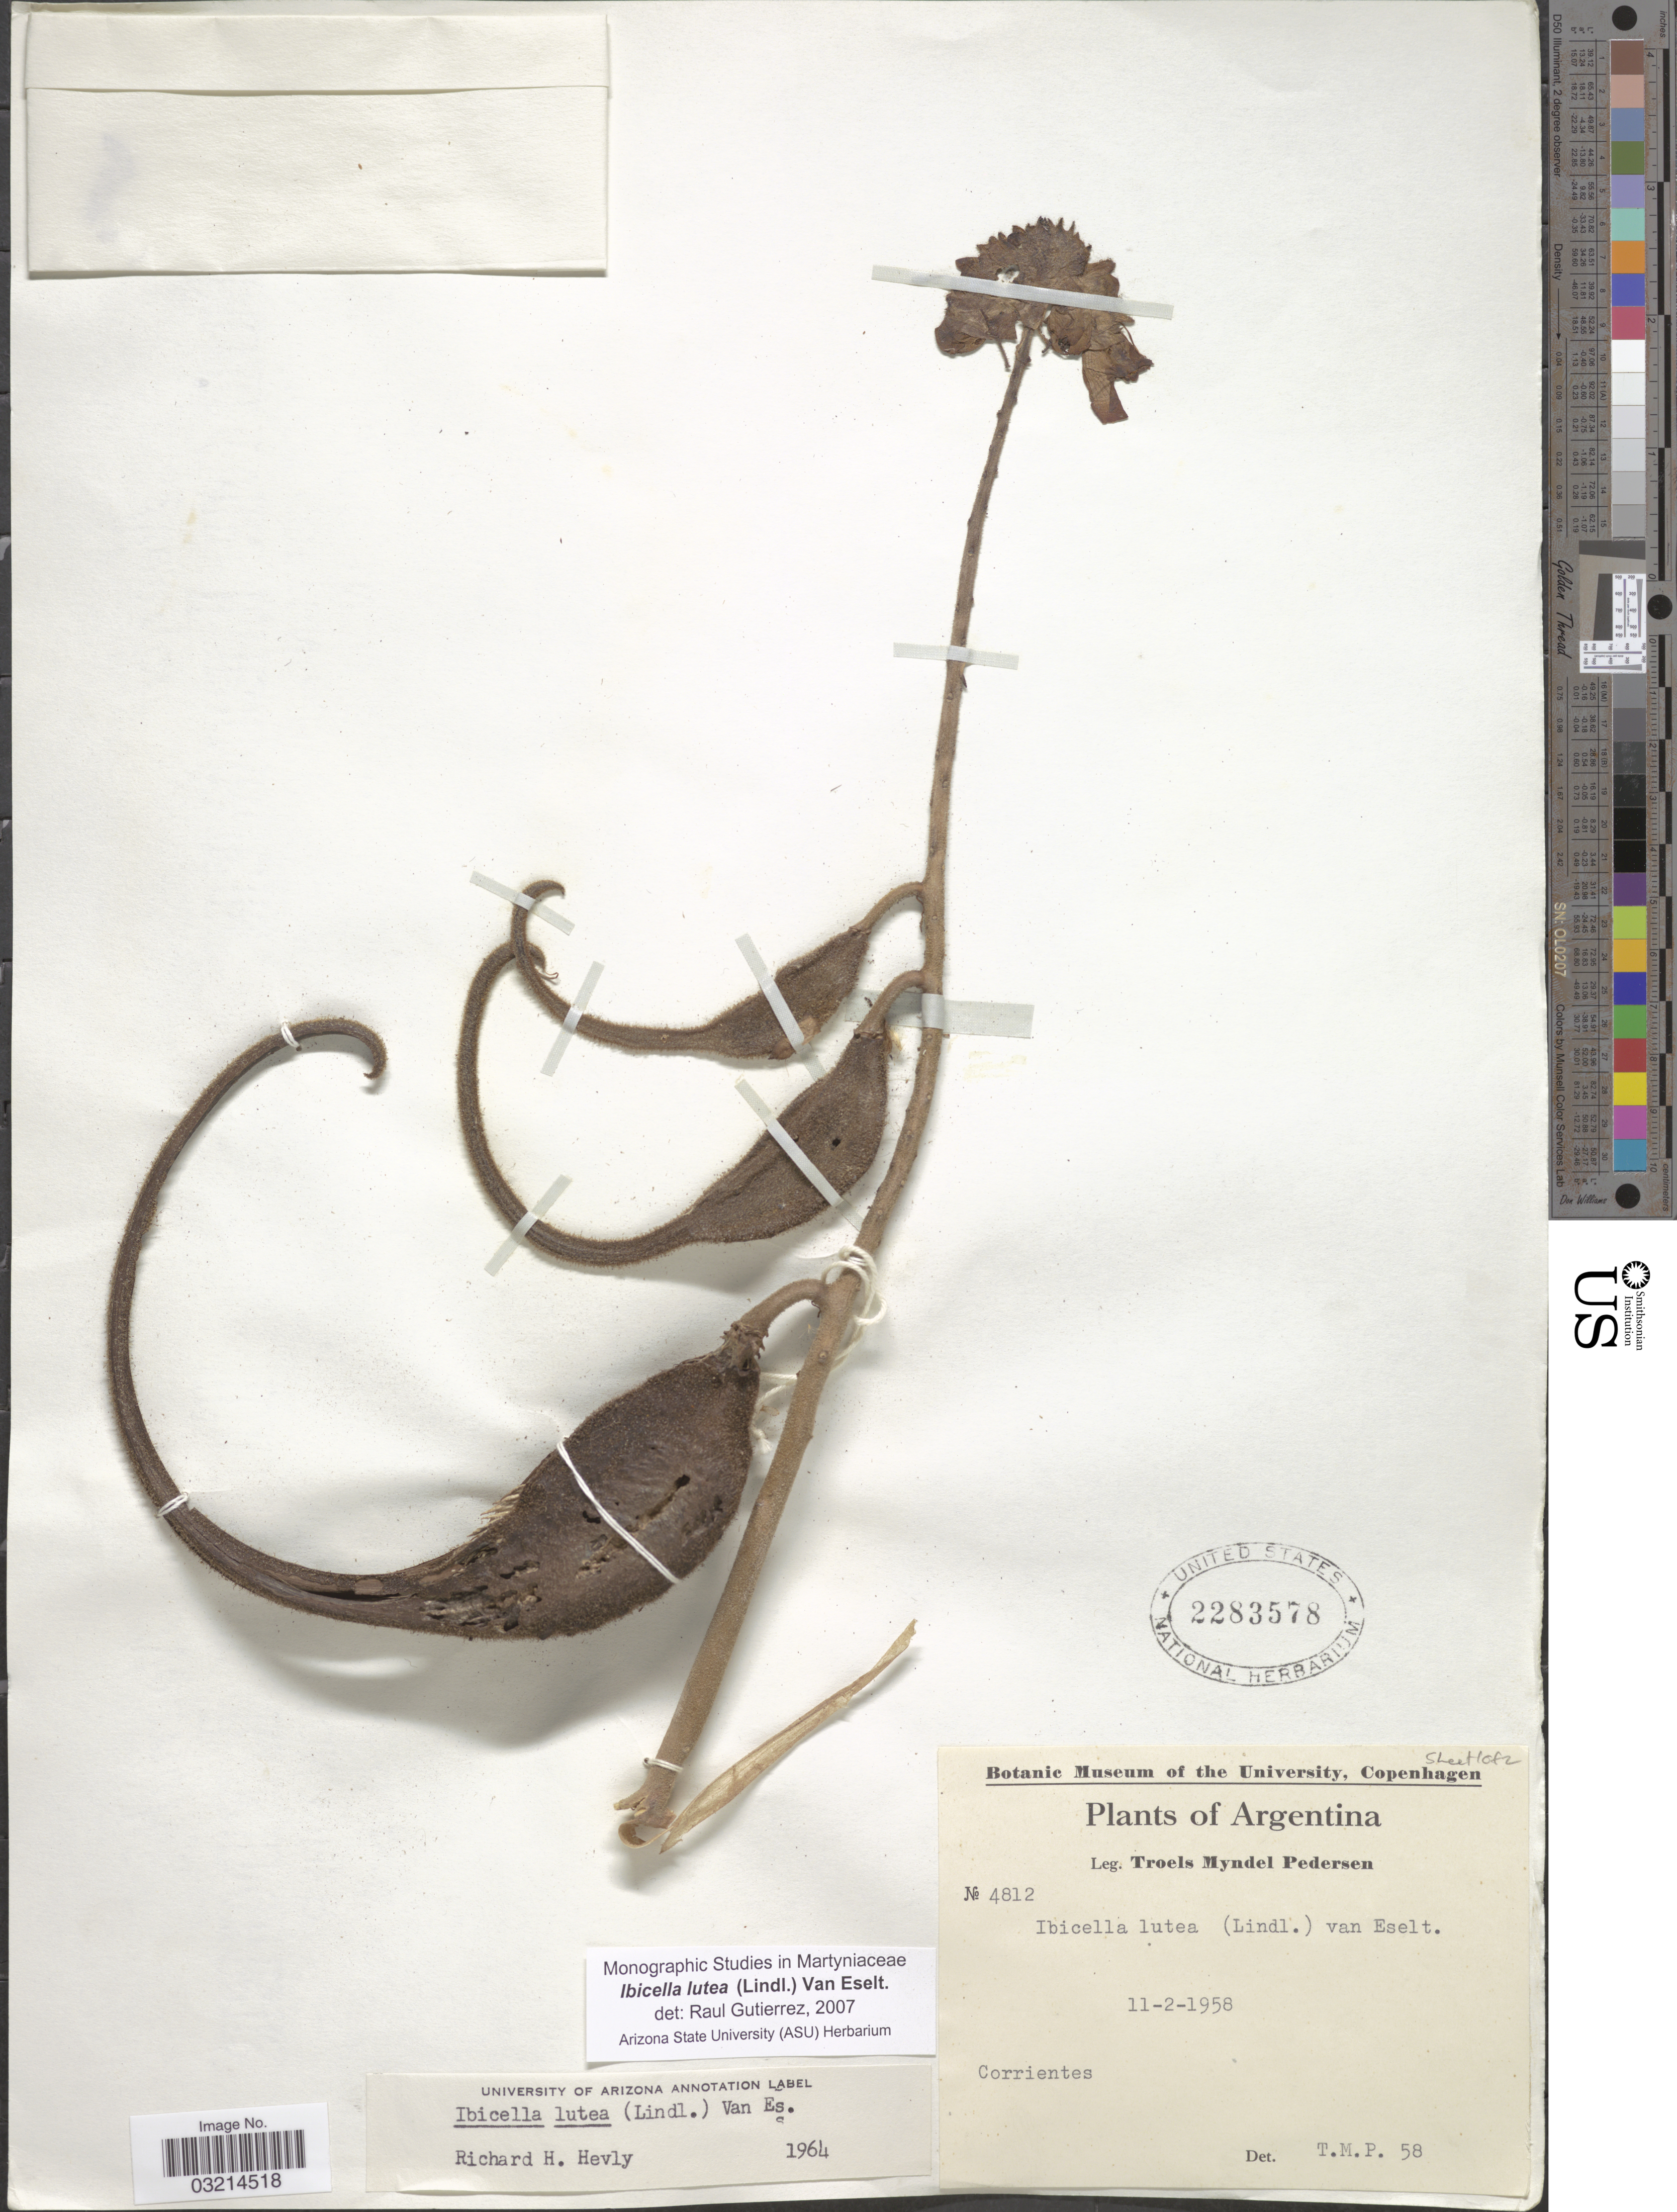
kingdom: Plantae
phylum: Tracheophyta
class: Magnoliopsida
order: Lamiales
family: Martyniaceae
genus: Ibicella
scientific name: Ibicella lutea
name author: (Lindl.) Van Eselt.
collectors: T. Pederson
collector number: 4812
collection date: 1958-02-11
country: Argentina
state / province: Corrientes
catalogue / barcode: US 2283578